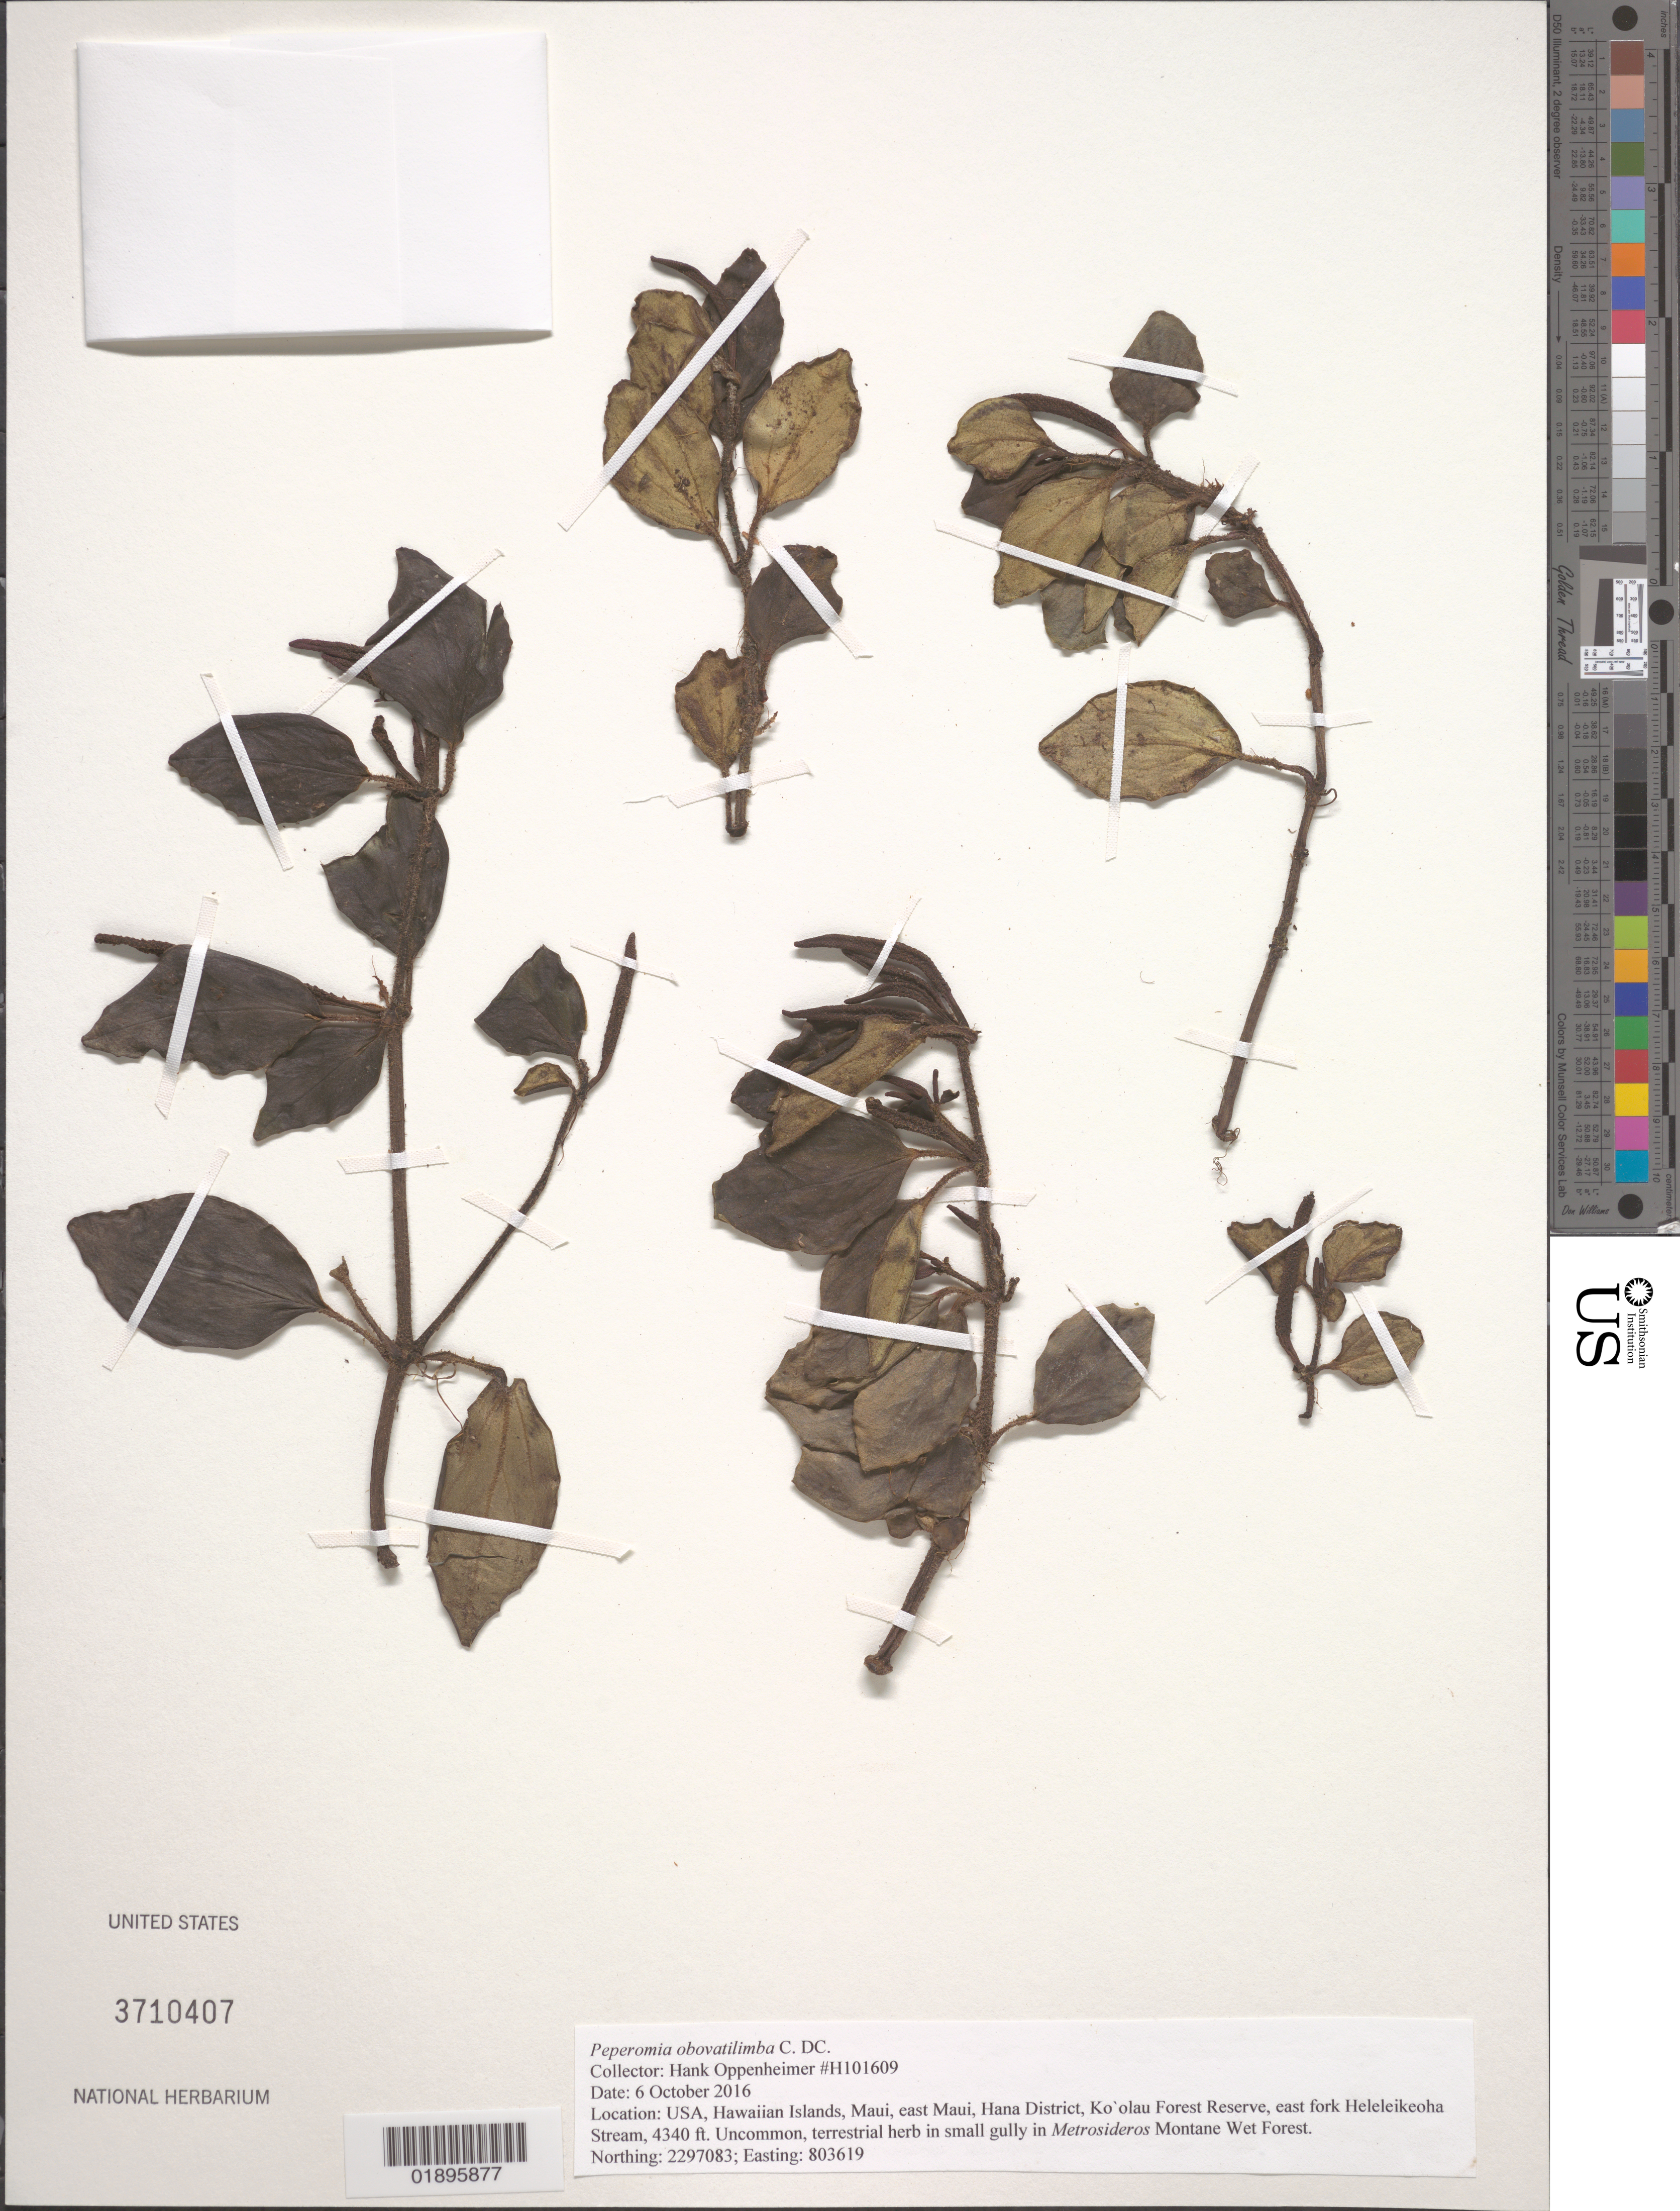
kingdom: Plantae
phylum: Tracheophyta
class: Magnoliopsida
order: Piperales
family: Piperaceae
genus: Peperomia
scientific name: Peperomia obovatilimba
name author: C. DC.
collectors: H. Oppenheimer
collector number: H101609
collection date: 2016-10-06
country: United States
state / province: Hawaii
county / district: Maui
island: Maui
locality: East Maui, Ko'olau Forest Reserve, east fork Heleleikeoha Stream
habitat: Small gully in montane wet forest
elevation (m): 1323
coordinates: Northing: 2297083, Easting: 803619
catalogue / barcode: US 3710407